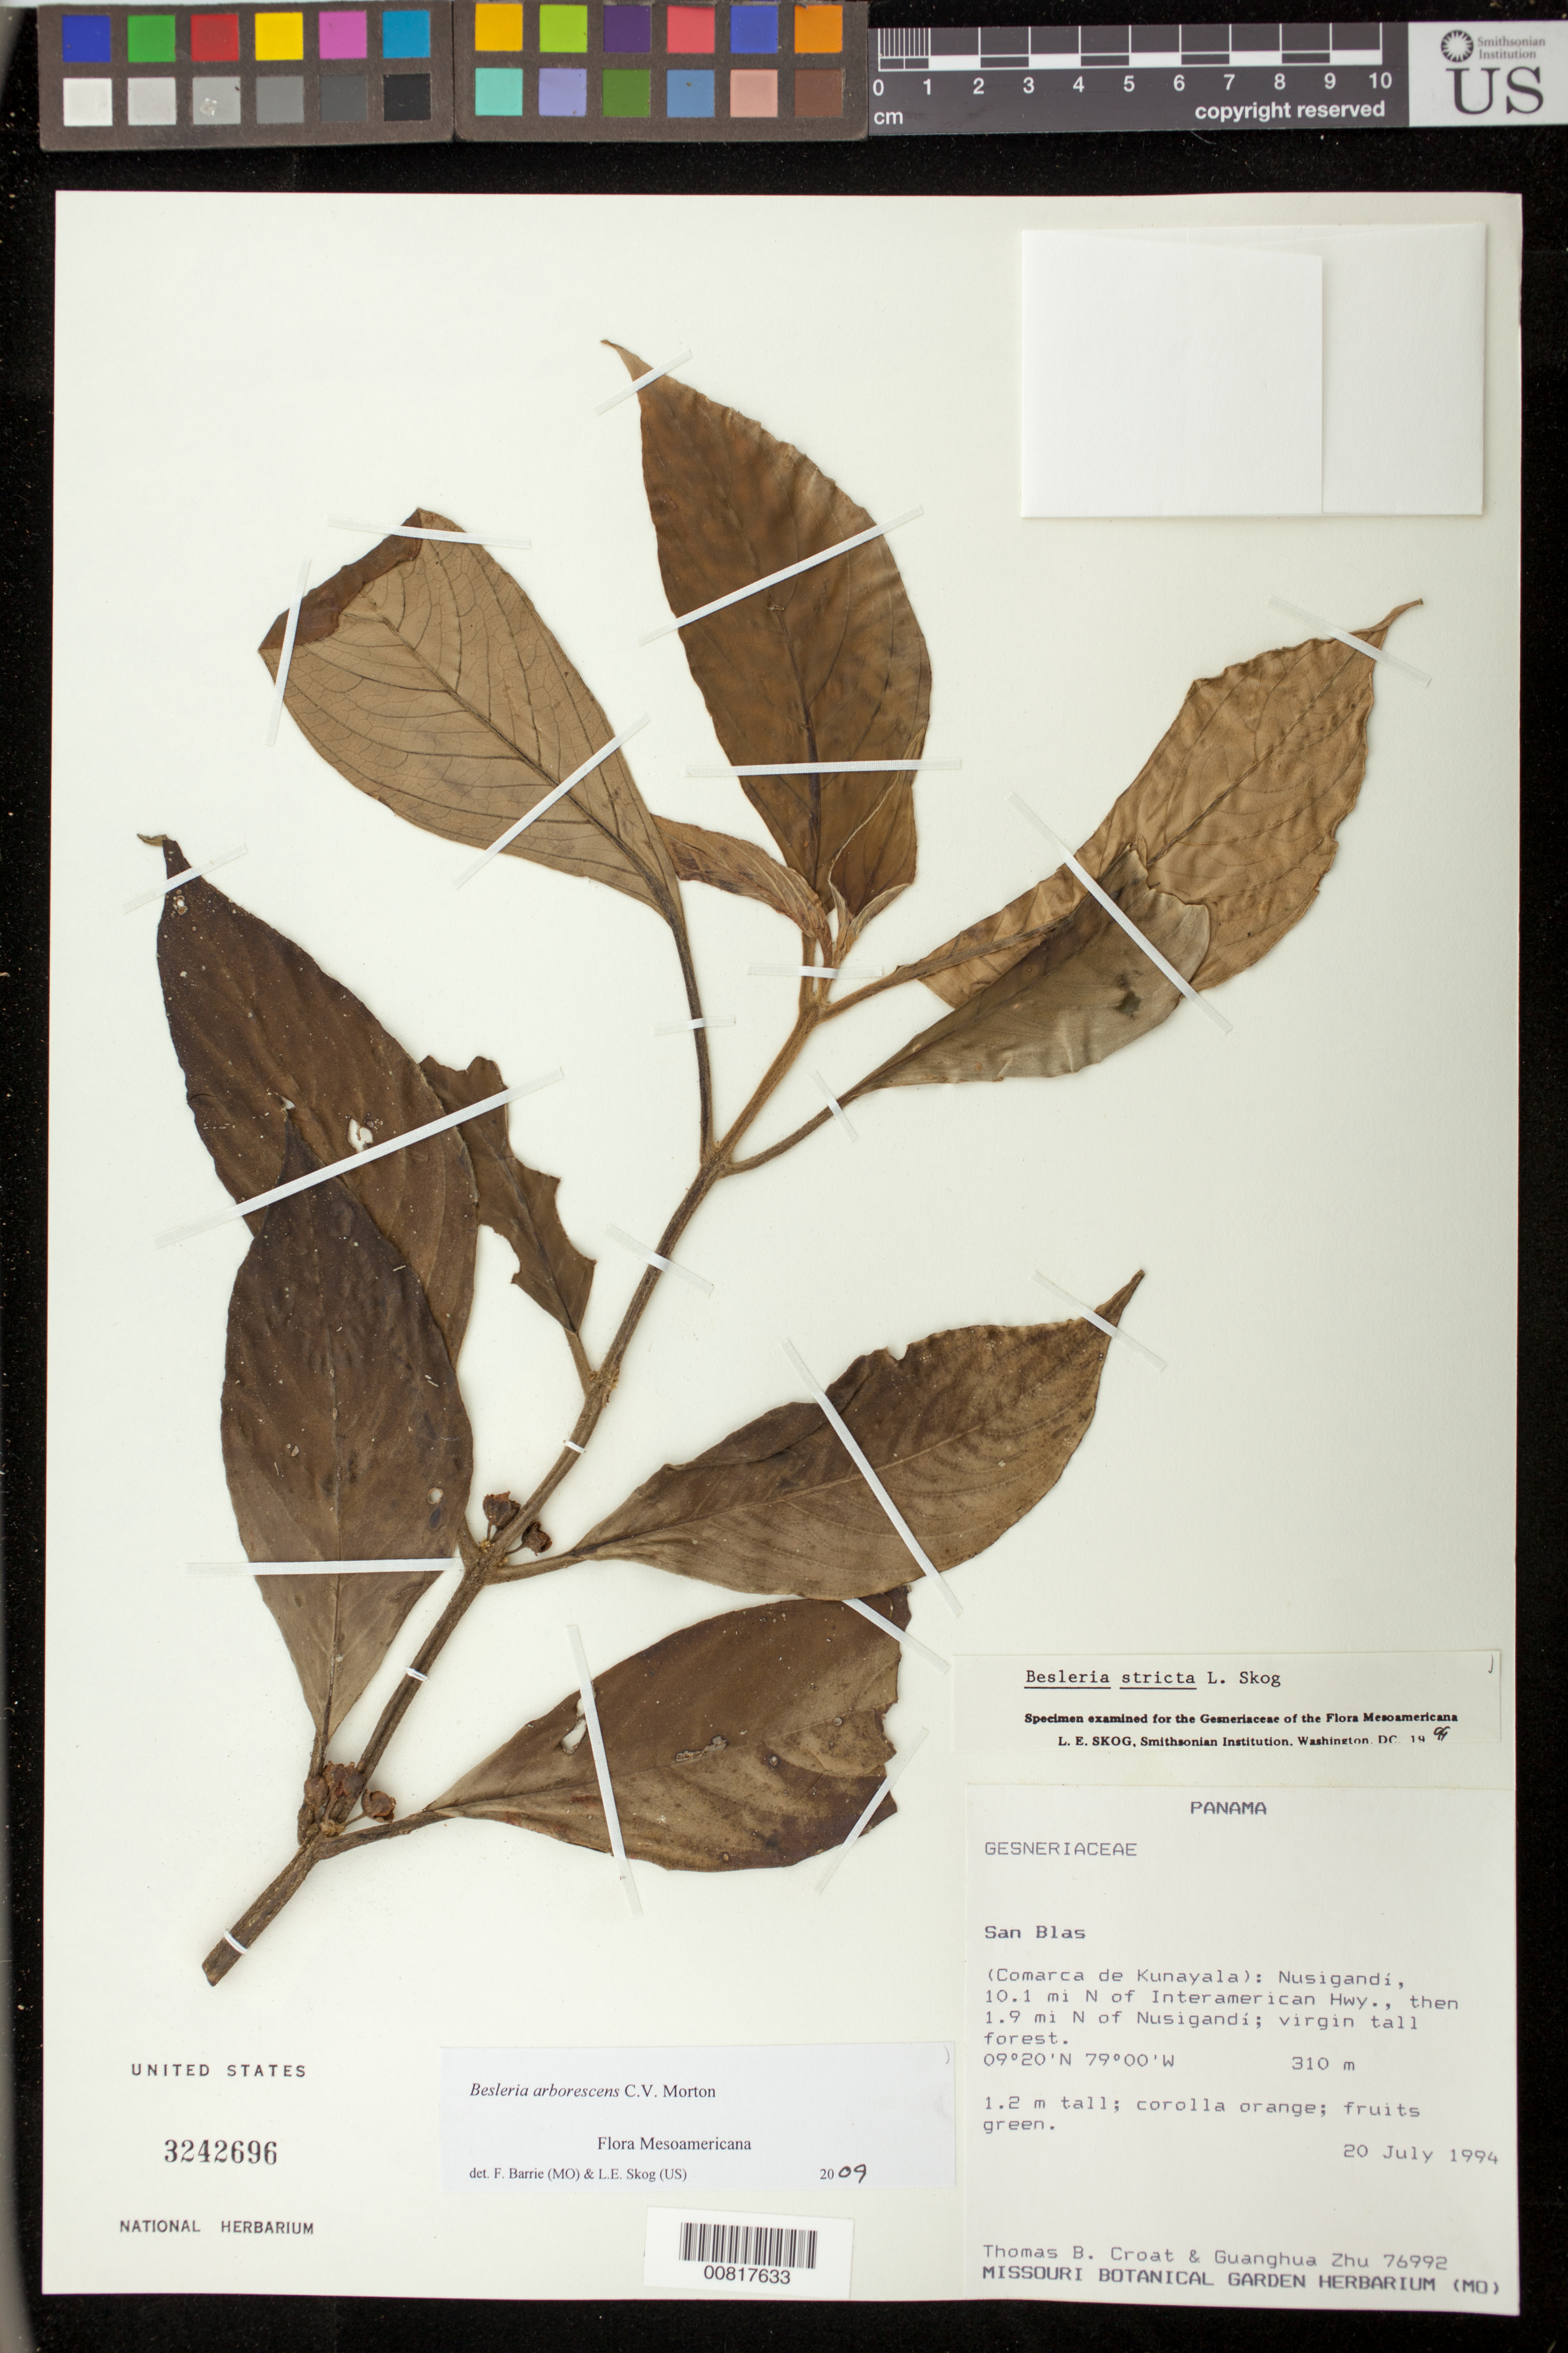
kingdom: Plantae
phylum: Tracheophyta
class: Magnoliopsida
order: Lamiales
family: Gesneriaceae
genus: Besleria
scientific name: Besleria arborescens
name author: C.V. Morton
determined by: Barrie, F. R.; Skog, Laurence E.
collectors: T. B. Croat & G. H. Zhu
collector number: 76992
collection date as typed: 20 Jul 1994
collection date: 1994-07-20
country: Panama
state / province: Kuna Yala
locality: Comarca de Kunayala: Nusigandí, 10.1 mi N of Interamerican Hwy., then 1.9 mi N of Nusigandí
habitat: Virgin tall forest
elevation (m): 310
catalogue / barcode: US 3242696